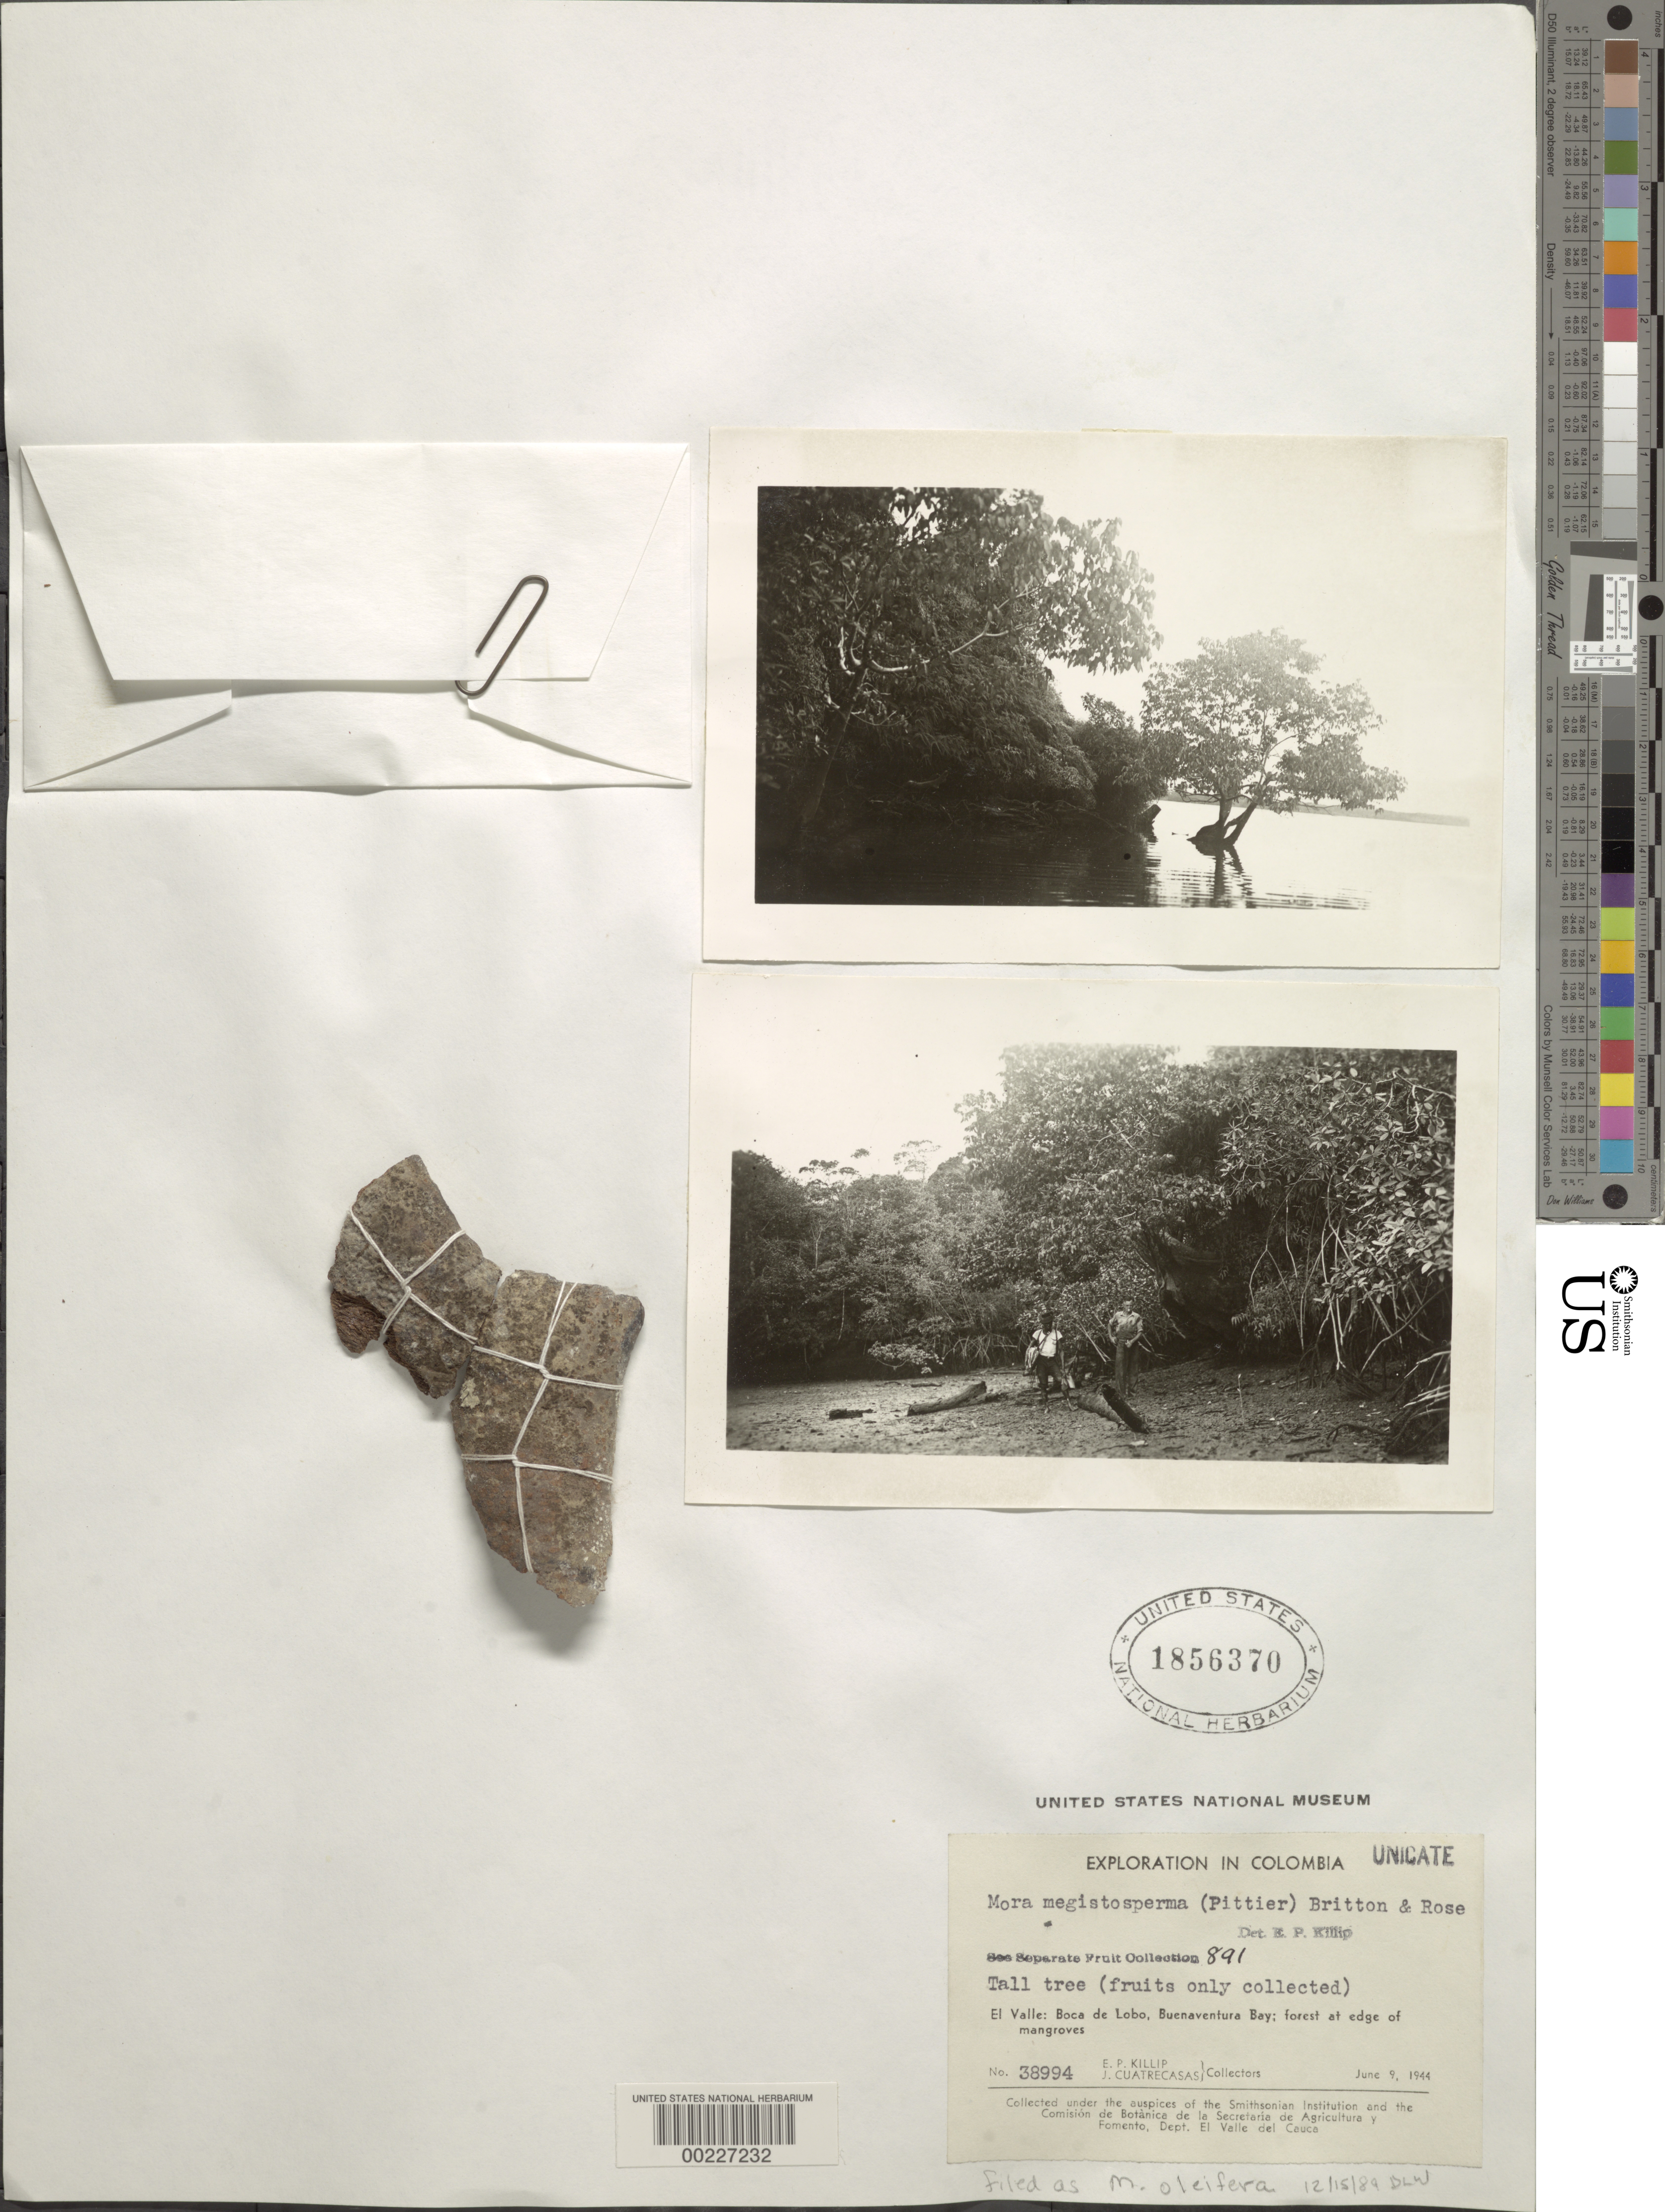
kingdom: Plantae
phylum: Tracheophyta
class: Magnoliopsida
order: Fabales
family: Fabaceae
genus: Mora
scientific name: Mora oleifera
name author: (Triana ex Hemsl.) Ducke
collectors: E. P. Killip & J. Cuatrecasas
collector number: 38994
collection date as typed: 09 Jun 1944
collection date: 1944-06-09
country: Colombia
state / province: Valle del Cauca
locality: Boca de Lobo, Buena Ventura Bay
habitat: Forest at edge of mangroves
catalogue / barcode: US 1856370